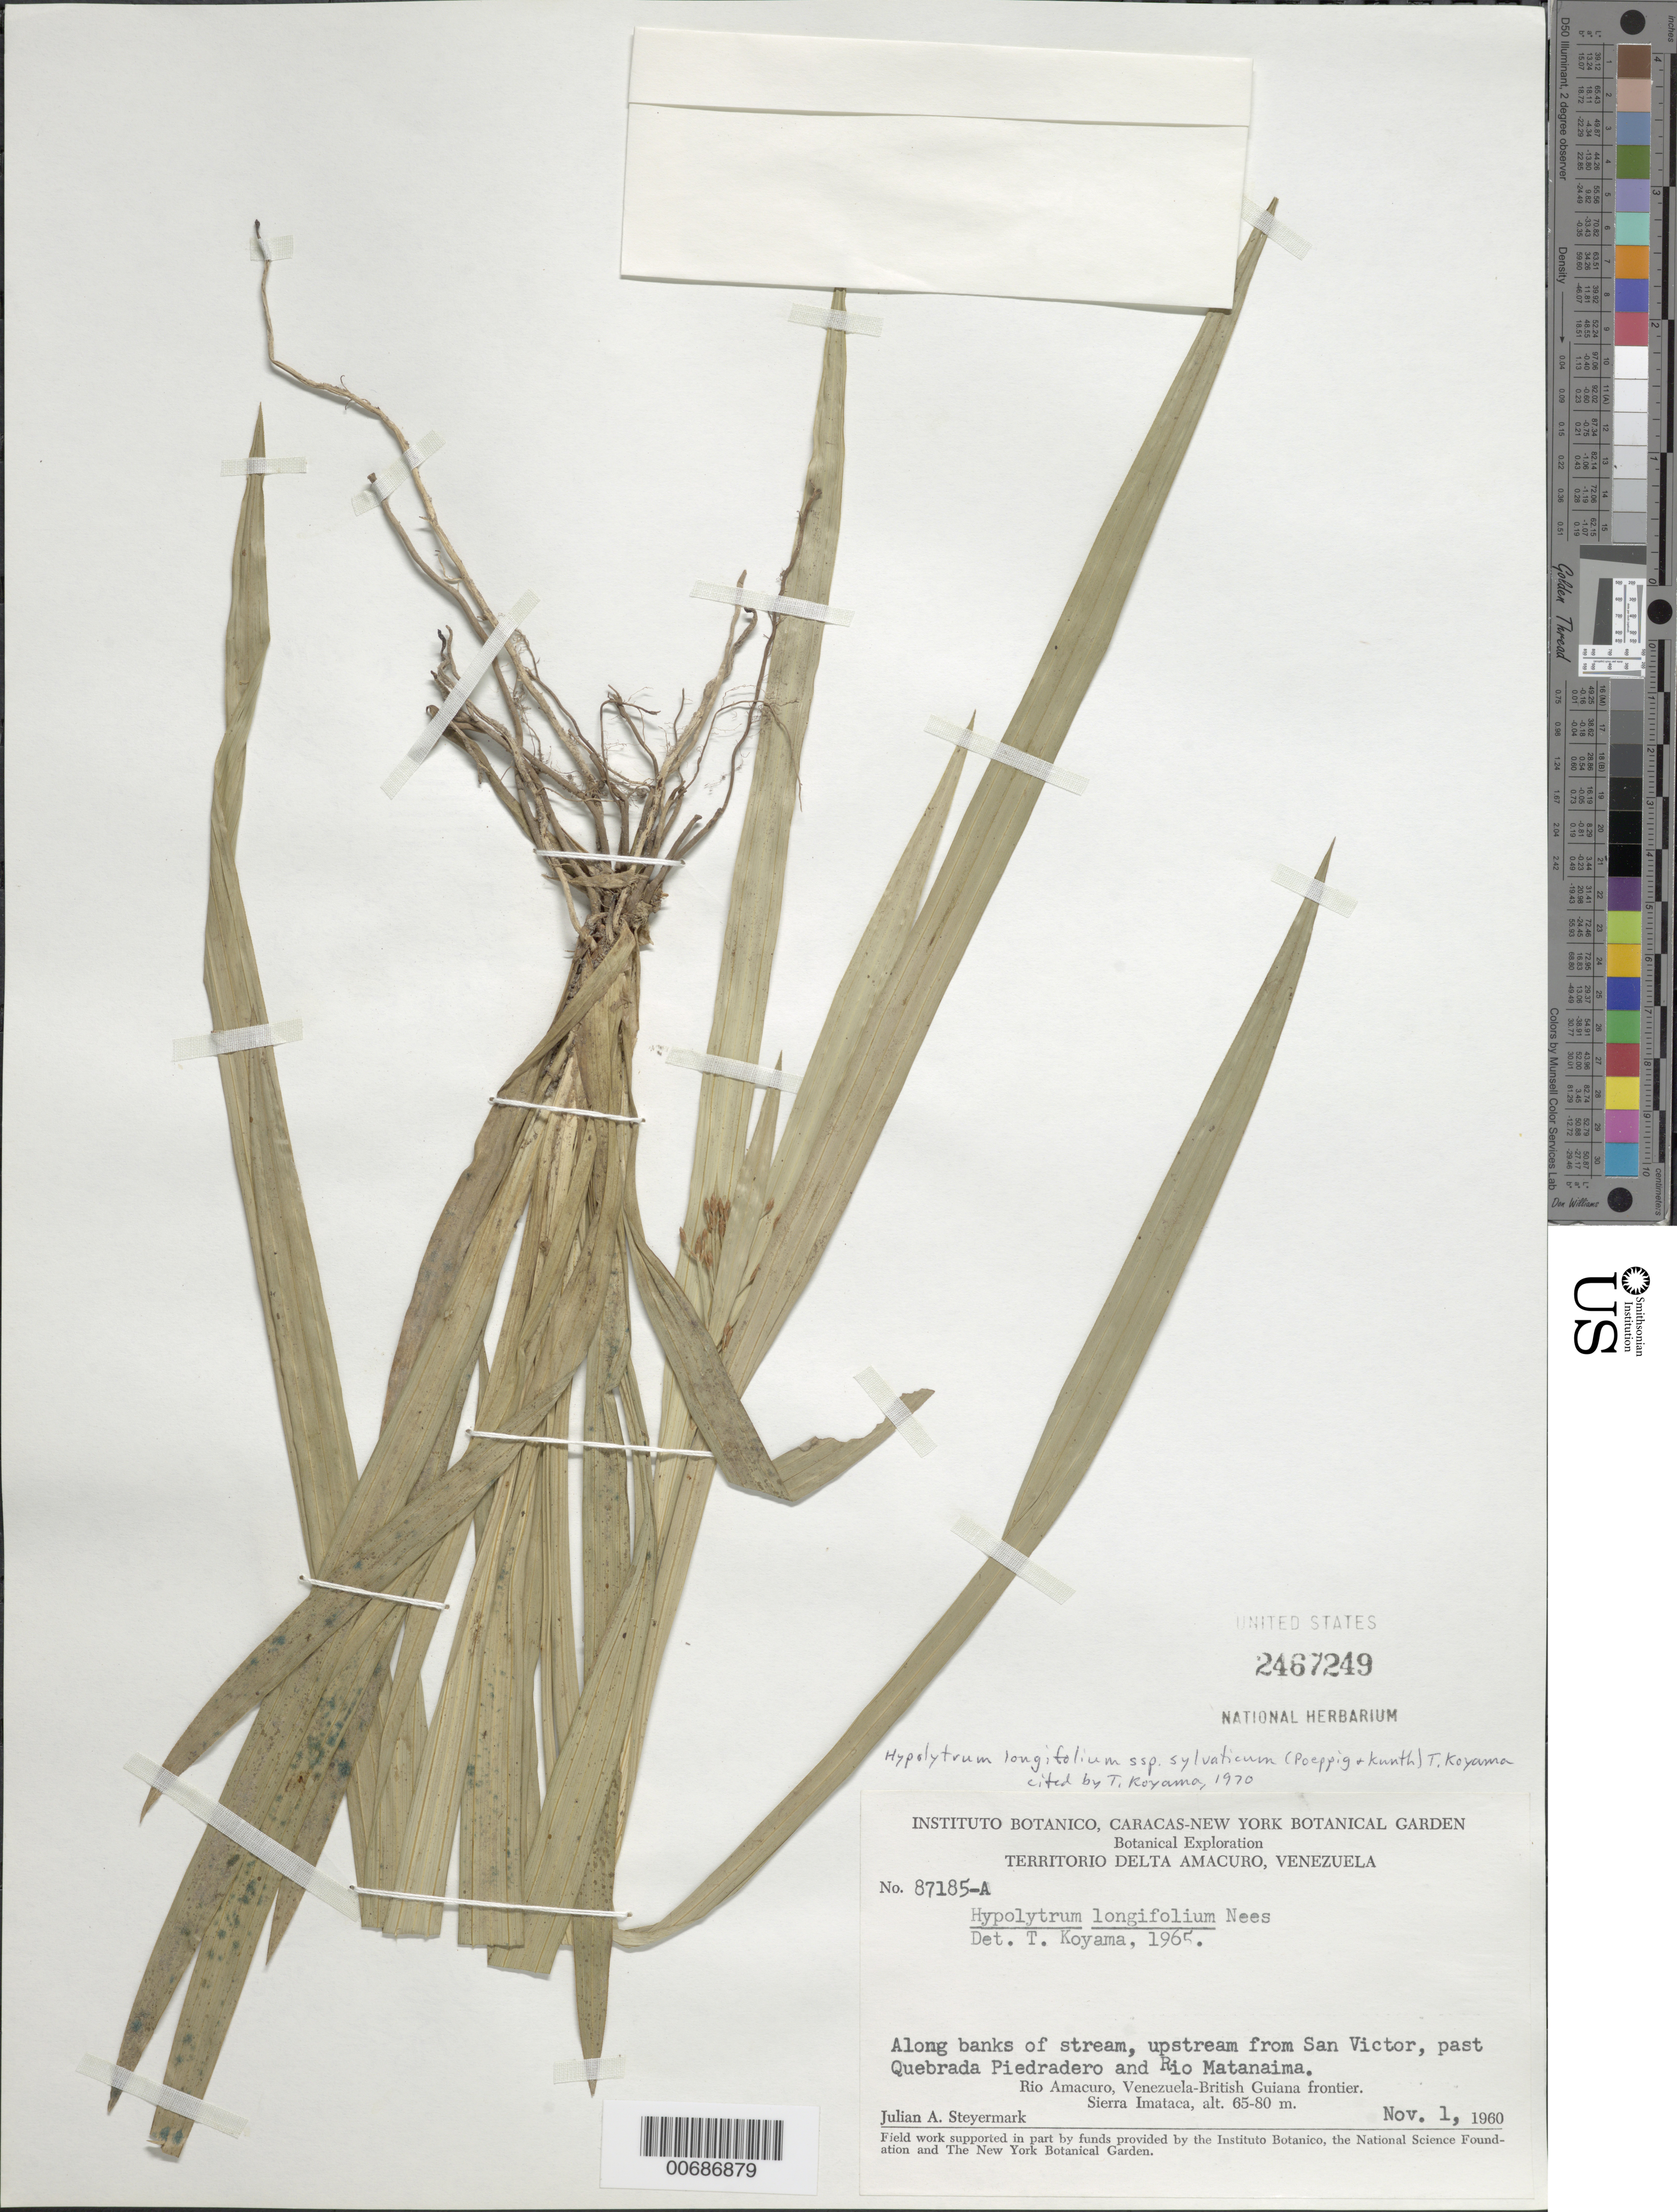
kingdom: Plantae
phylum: Tracheophyta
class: Liliopsida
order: Poales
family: Cyperaceae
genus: Hypolytrum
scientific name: Hypolytrum longifolium subsp. sylvaticum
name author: (Poepp. ex Kunth) T. Koyama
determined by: Koyama, Tetsuo M.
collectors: J. Steyermark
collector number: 87185 A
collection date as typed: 1-Nov-60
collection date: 1960-11-01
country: Venezuela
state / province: Delta Amacuro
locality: Río Amacuro, Venezuela-British Guiana frontier, Sierra Imataca; upstream from San Victor, past Quebrada Piedradero and Río Matanaima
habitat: Along river banks, upstream from San Victor, past Quebrada Piedradero and Rio Matanaima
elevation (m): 65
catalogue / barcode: US 2467249